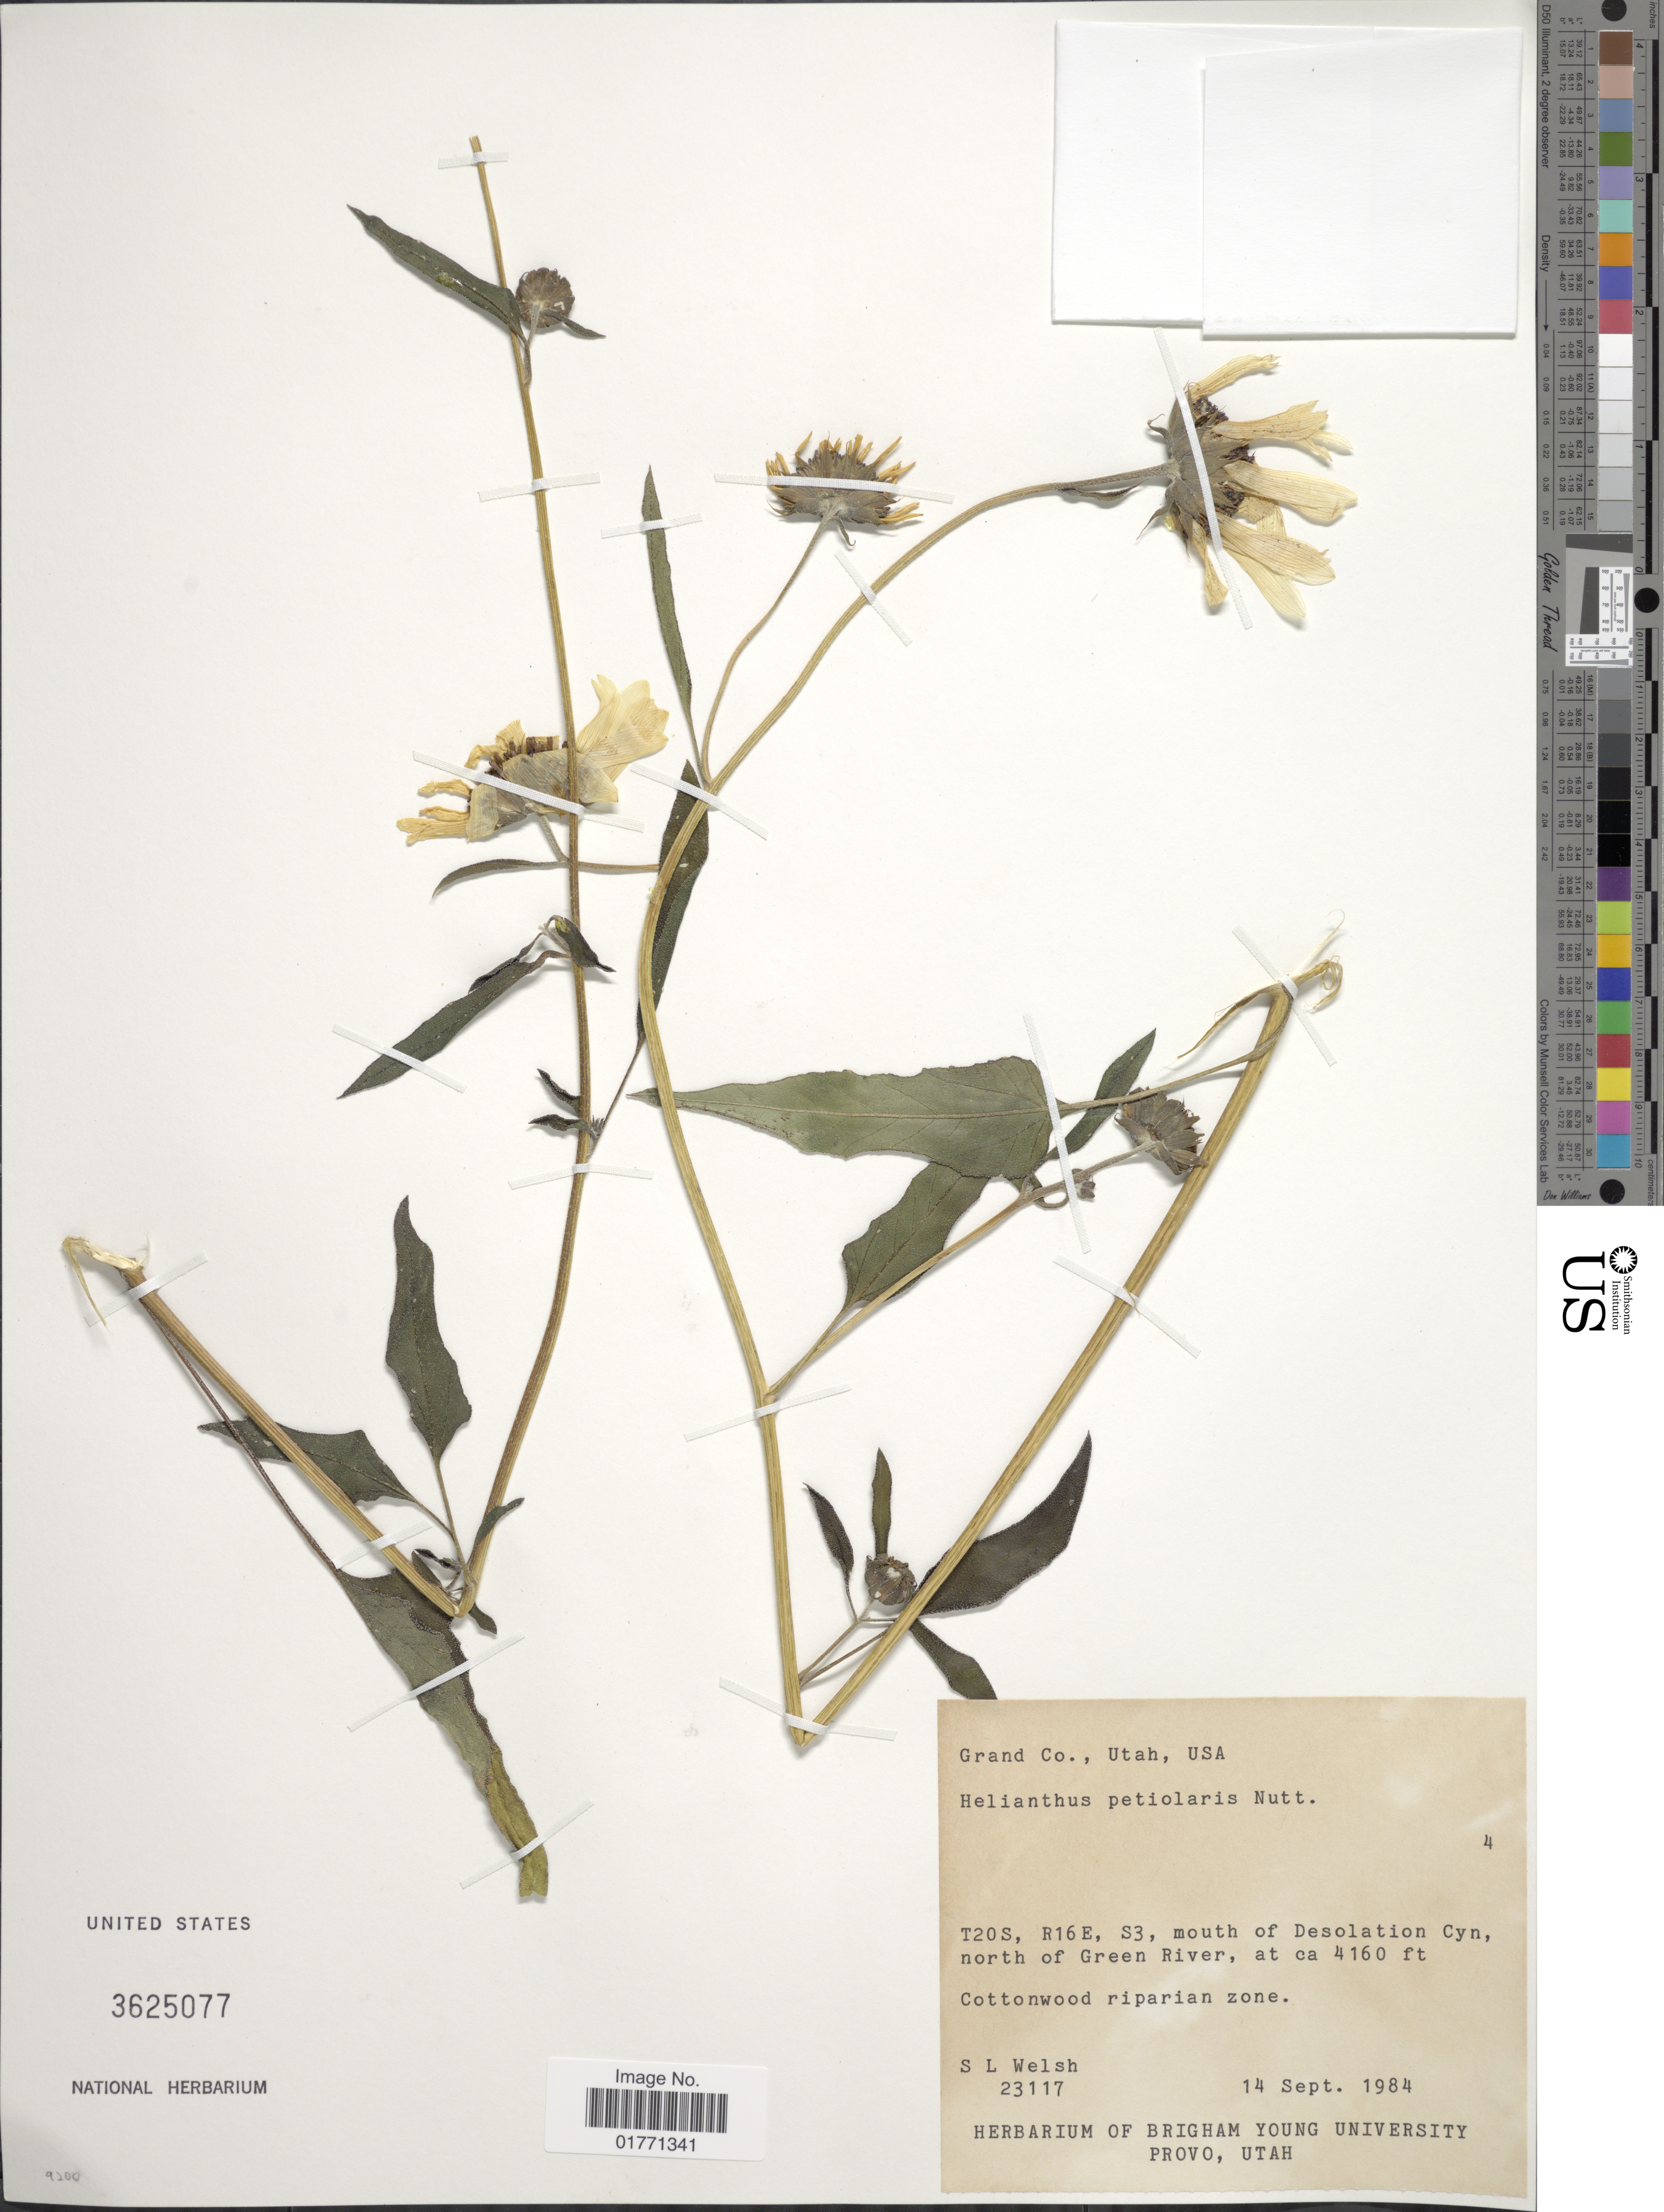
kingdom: Plantae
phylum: Tracheophyta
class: Magnoliopsida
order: Asterales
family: Asteraceae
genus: Helianthus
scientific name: Helianthus petiolaris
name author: Nutt.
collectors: S. Welsh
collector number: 23117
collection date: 1984-09-14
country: United States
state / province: Utah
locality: Grand Co., T20S, R16E, S3, mouth of Desolation Cyn, north of Green River, Cottonwood riparian zone.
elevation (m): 1268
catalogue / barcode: US 3625077